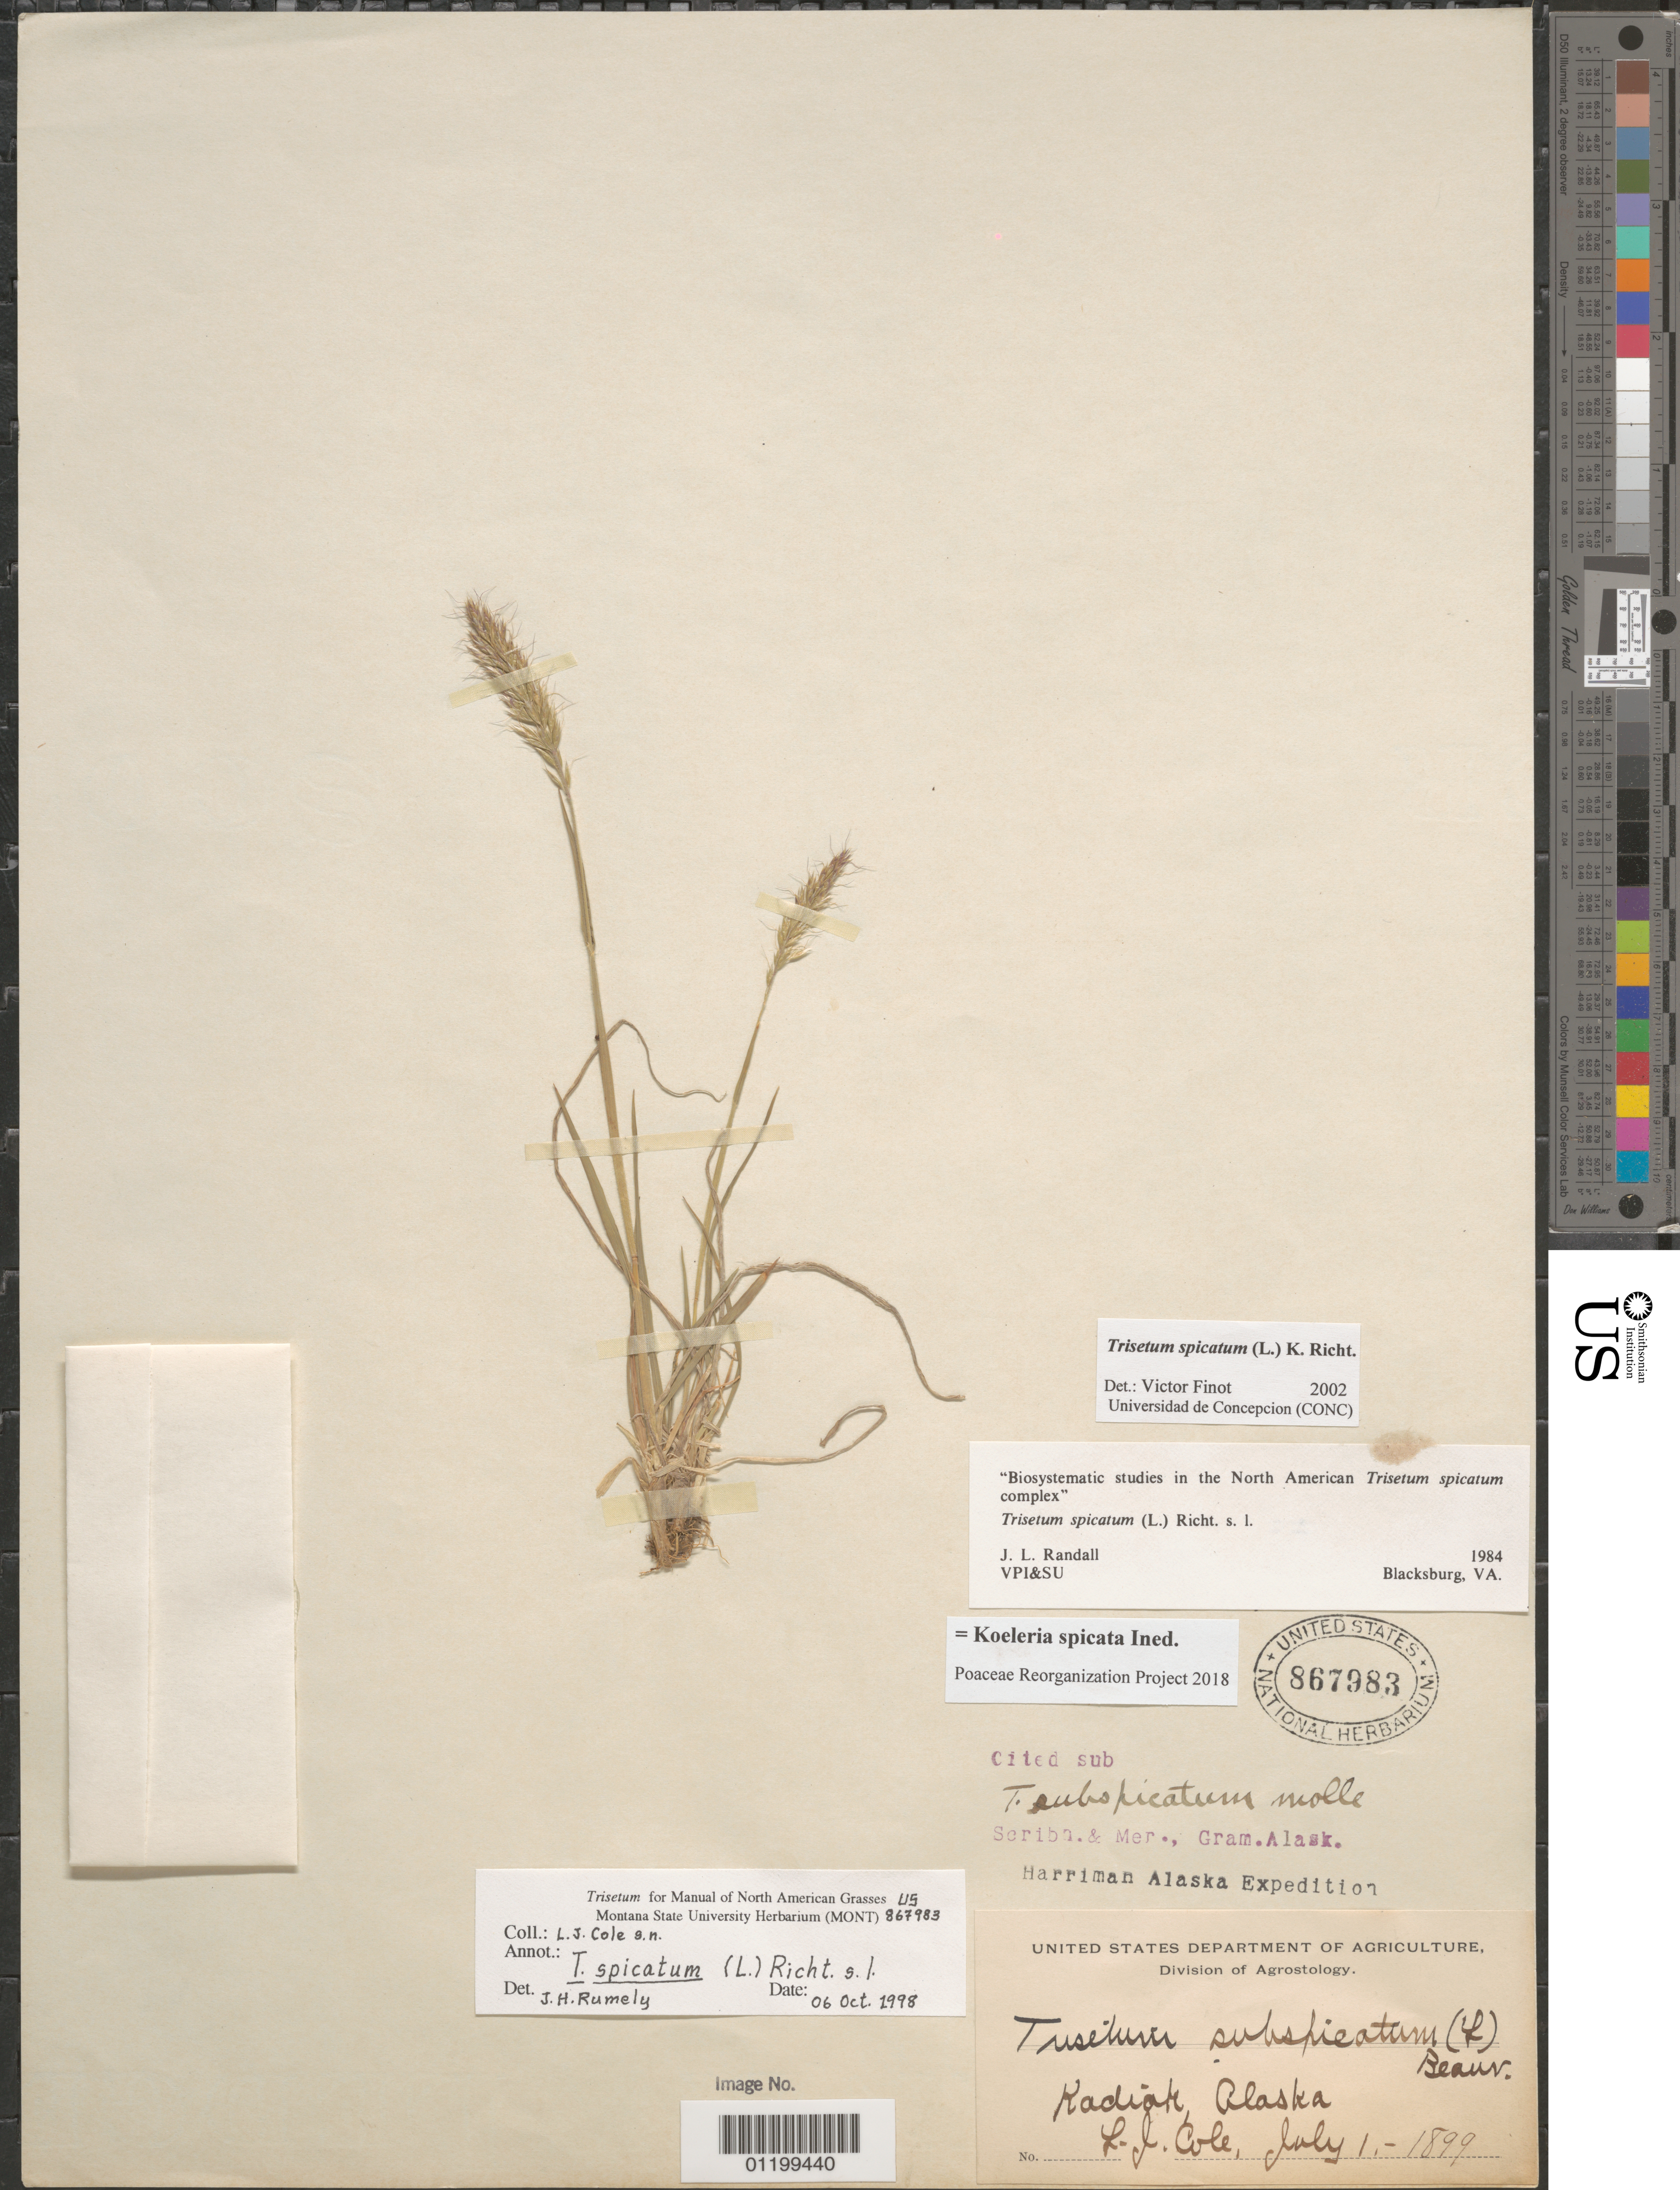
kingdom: Plantae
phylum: Tracheophyta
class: Liliopsida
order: Poales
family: Poaceae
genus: Koeleria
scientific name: Koeleria spicata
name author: (L.) Barberá et al.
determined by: Poaceae Reorganization Project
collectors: L. Cole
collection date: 1899-07-01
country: United States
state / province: Alaska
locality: Kadiak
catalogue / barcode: US 867983